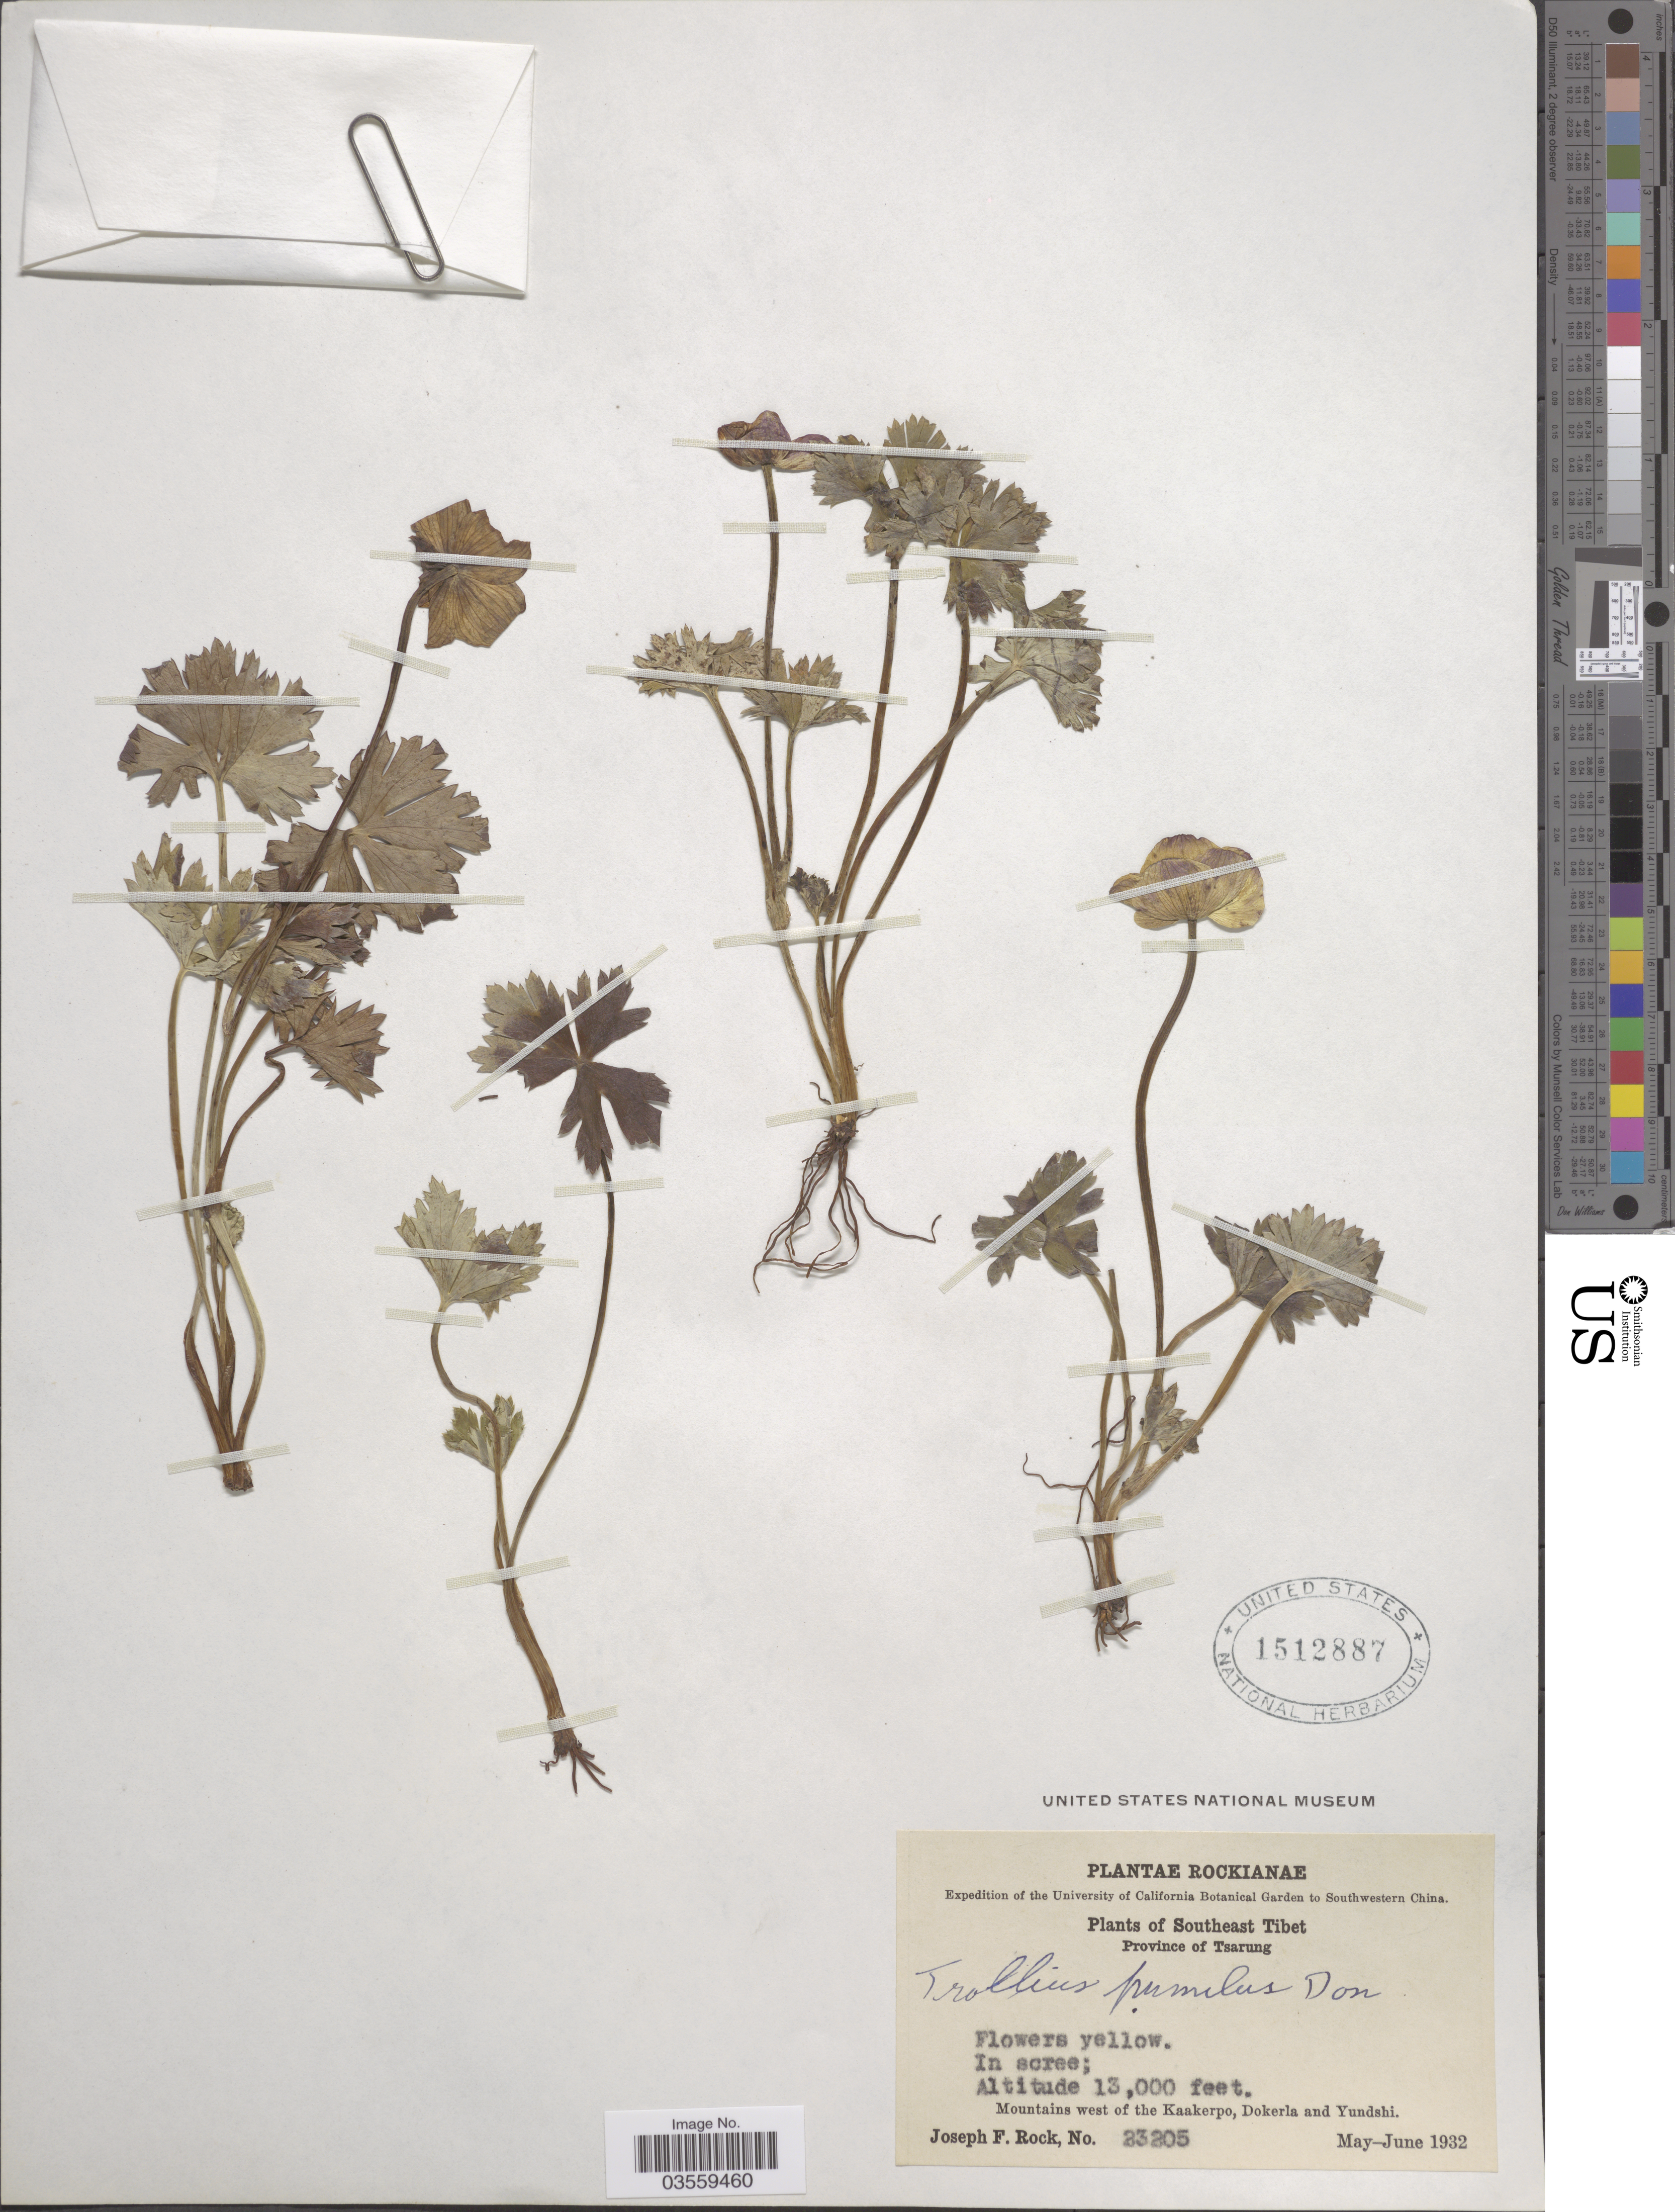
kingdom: Plantae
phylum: Tracheophyta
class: Magnoliopsida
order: Ranunculales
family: Ranunculaceae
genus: Trollius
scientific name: Trollius pumilus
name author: D. Don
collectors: J. F. Rock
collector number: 23205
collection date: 1932-05/1932-06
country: China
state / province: Xizang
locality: Southwestern China. Southeast of Tibet. Province of Tsarung. Mountains west of the Kaakerpo, Dokerla and Yundshi.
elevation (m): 3962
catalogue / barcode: US 1512887